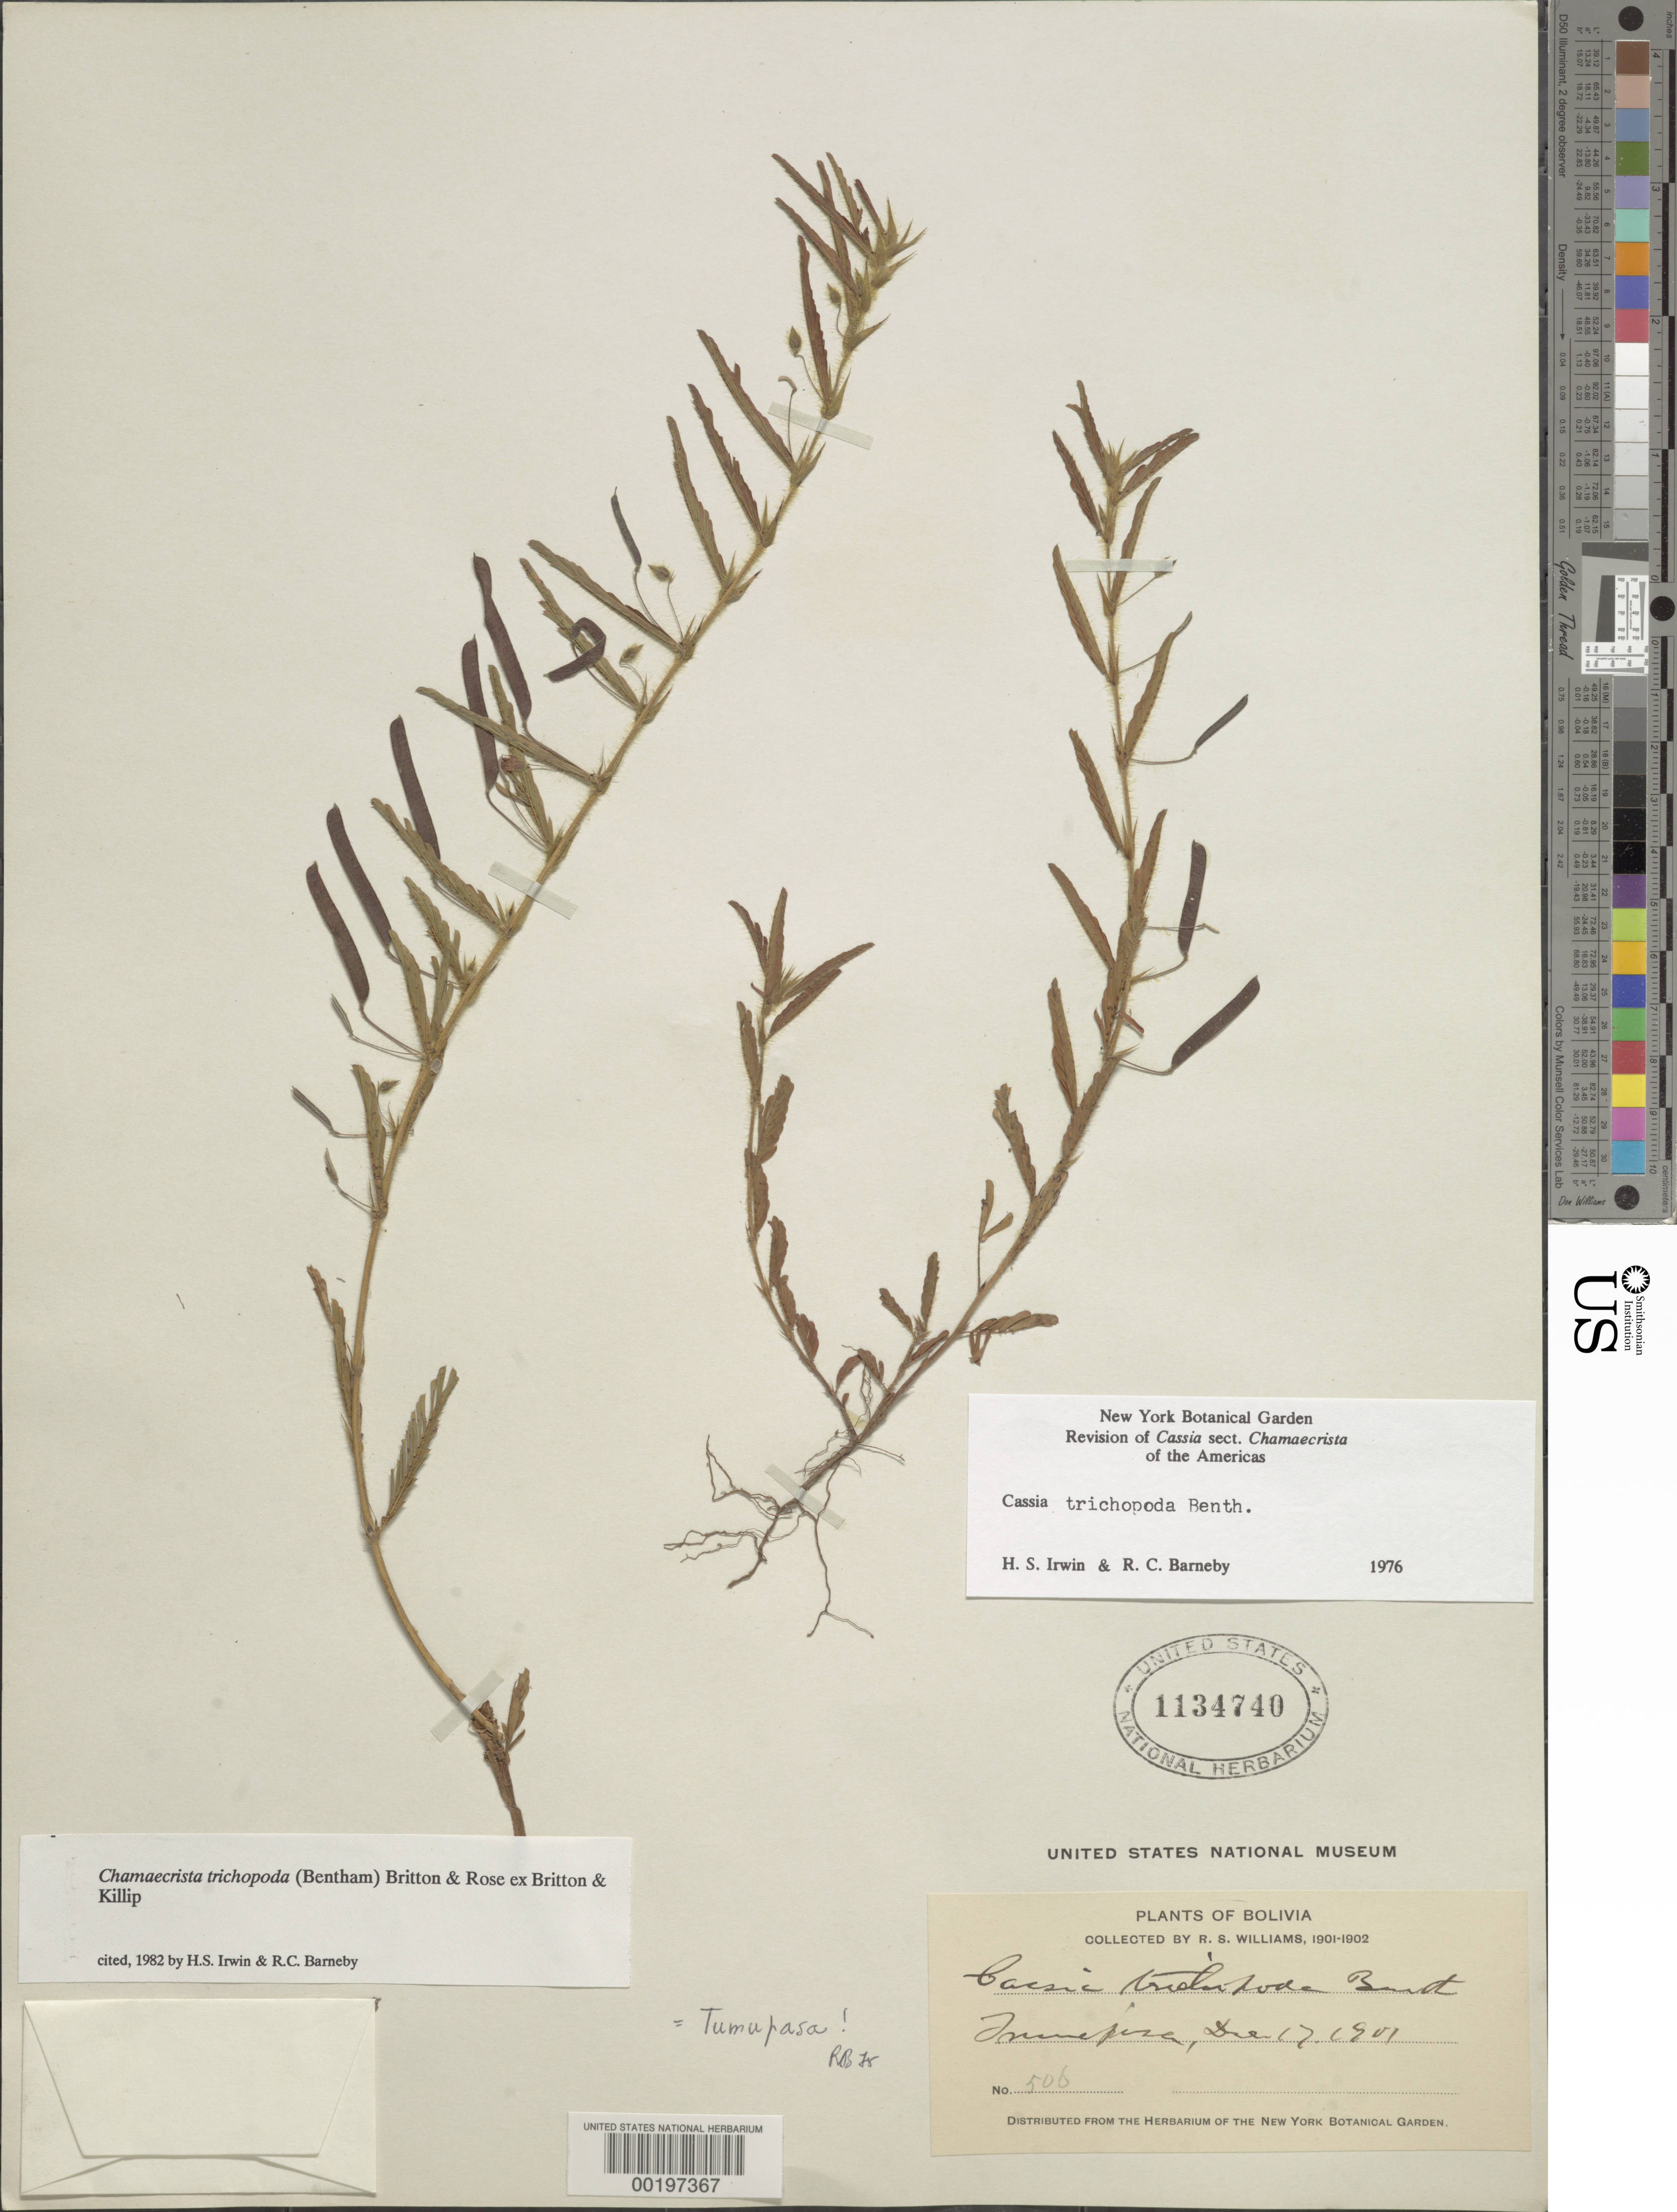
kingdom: Plantae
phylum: Tracheophyta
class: Magnoliopsida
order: Fabales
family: Fabaceae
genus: Chamaecrista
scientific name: Chamaecrista trichopoda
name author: (Benth.) Britton & Rose ex Britton & Killip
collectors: R. S. Williams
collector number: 506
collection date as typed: Dec. 17, 1901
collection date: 1901-12-17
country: Bolivia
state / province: La Paz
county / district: Iturralde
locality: Tumupasa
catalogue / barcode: US 1134740